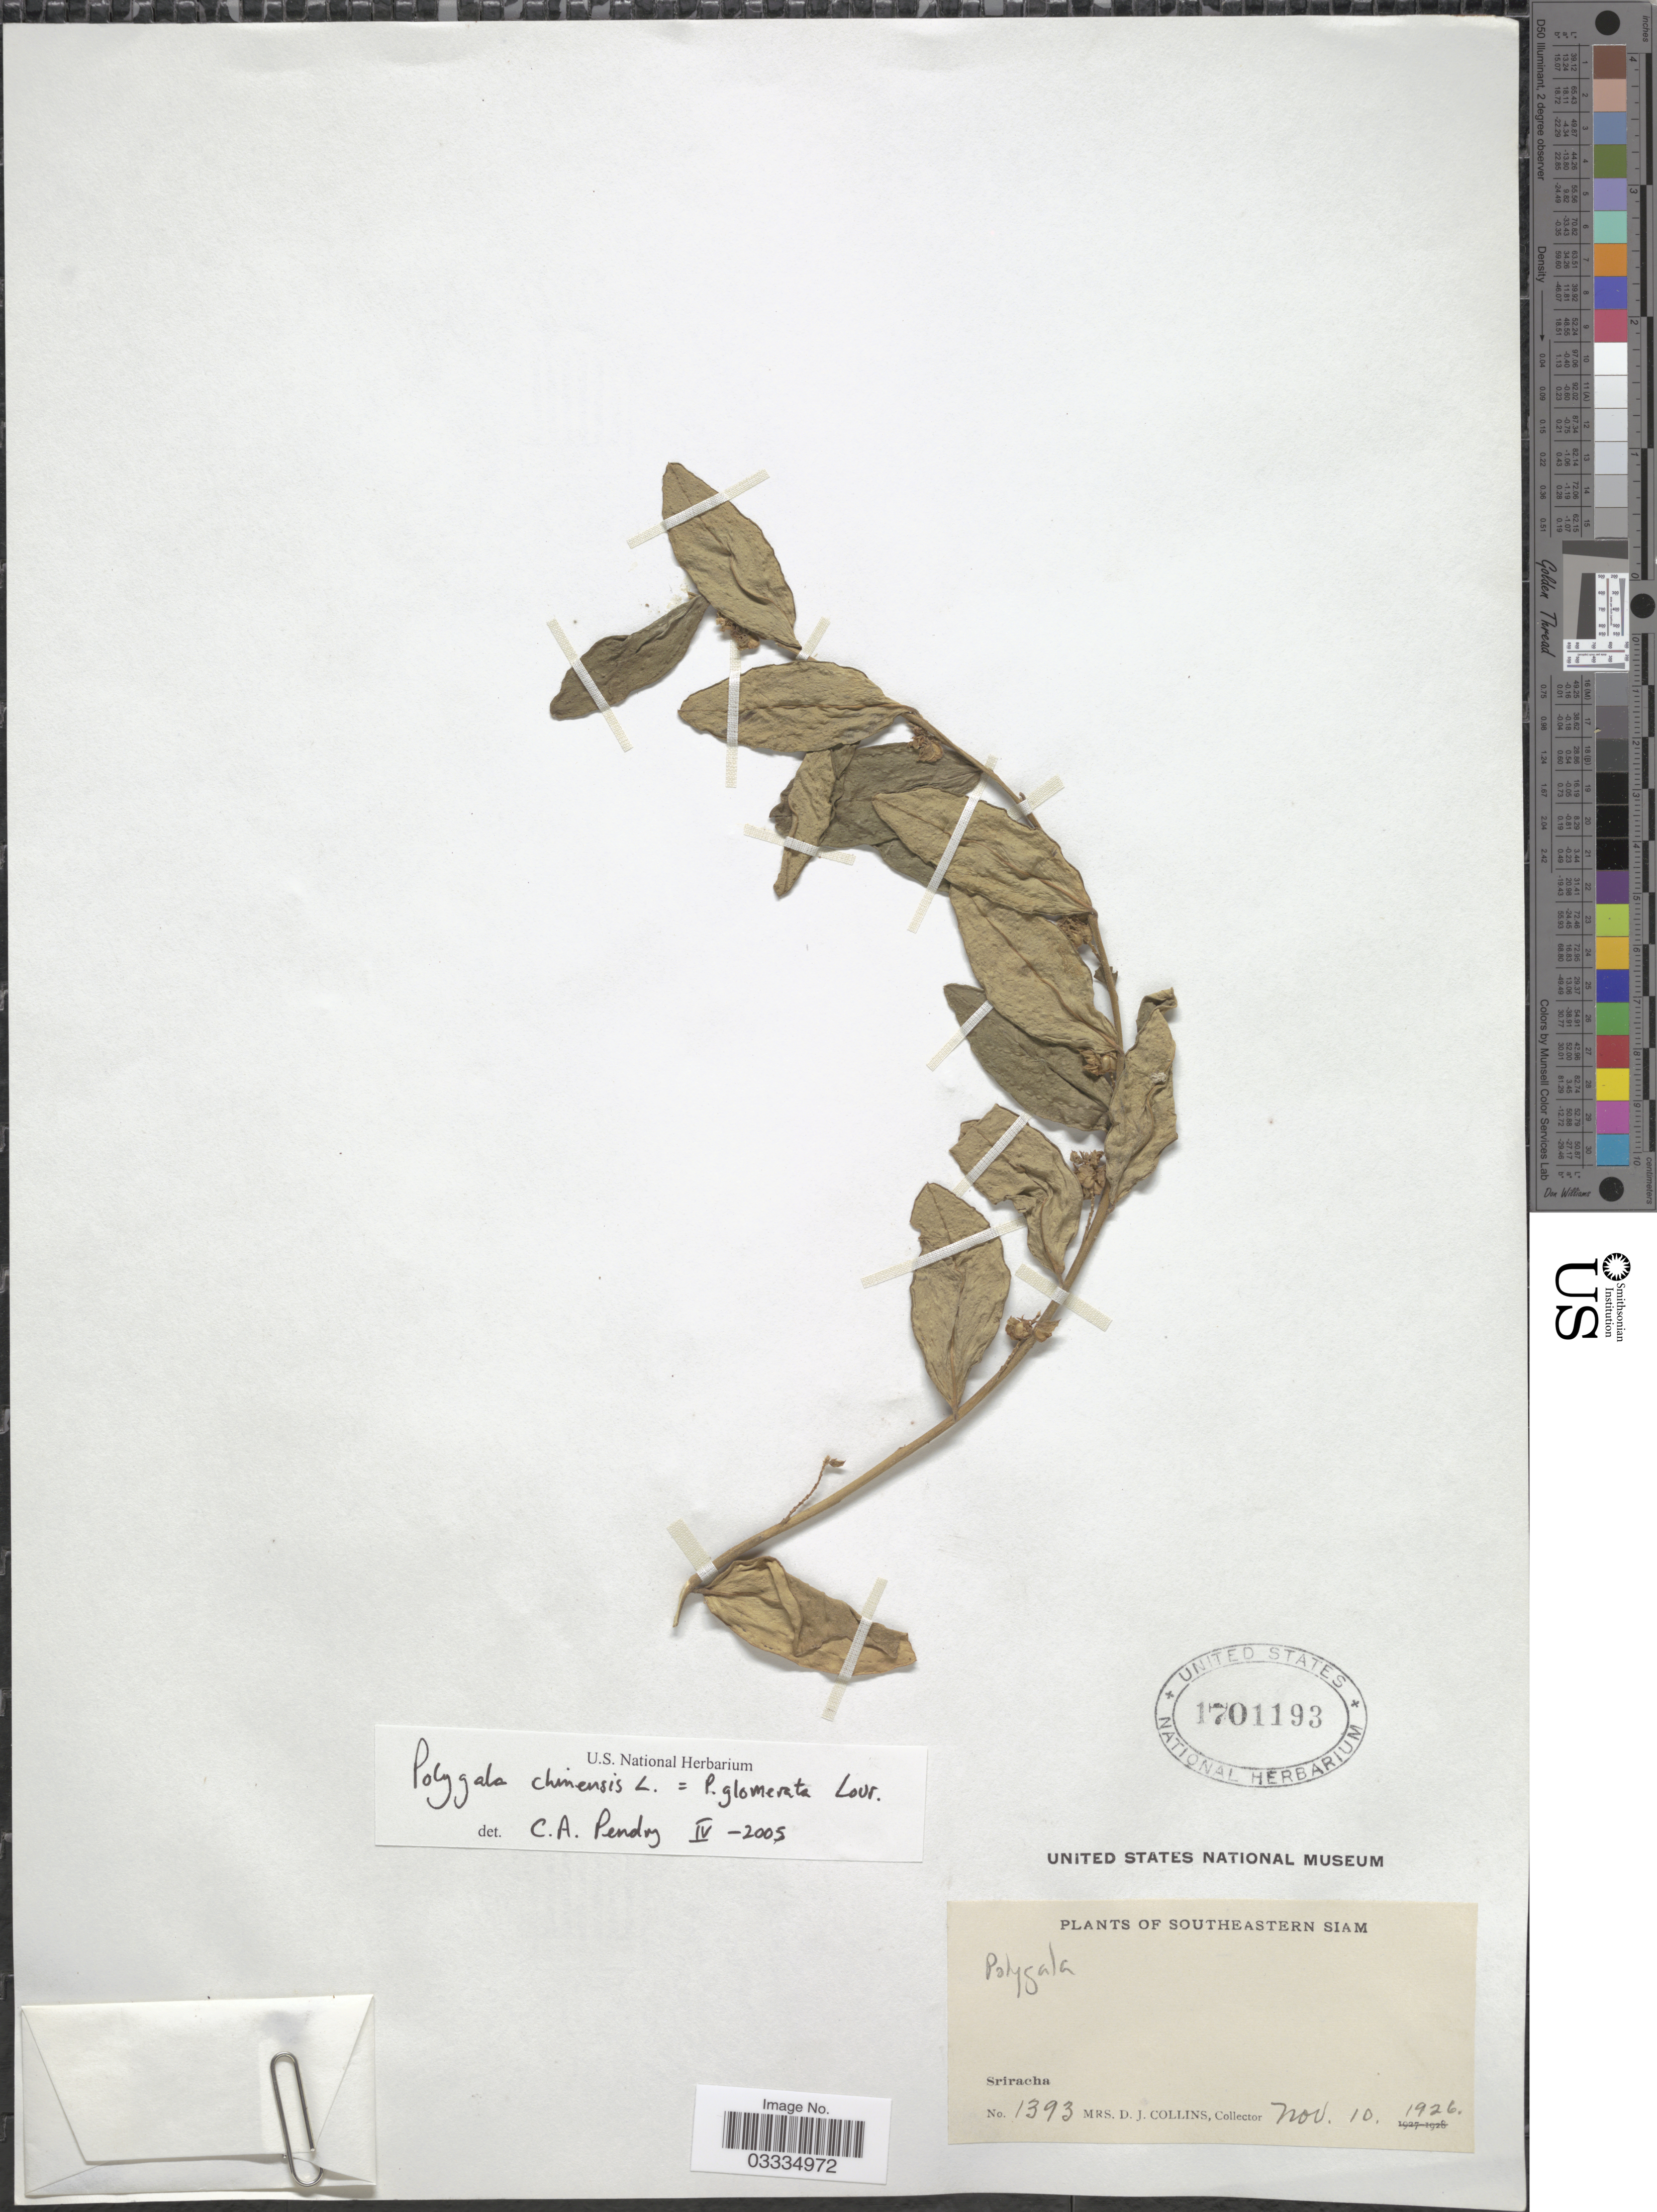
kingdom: Plantae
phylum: Tracheophyta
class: Magnoliopsida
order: Fabales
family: Polygalaceae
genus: Polygala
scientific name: Polygala chinensis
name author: L.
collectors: Mrs. D. J. Collins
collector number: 1393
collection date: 1926-11-10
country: Thailand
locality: Southeastern Siam. Sriracha.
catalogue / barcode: US 1701193